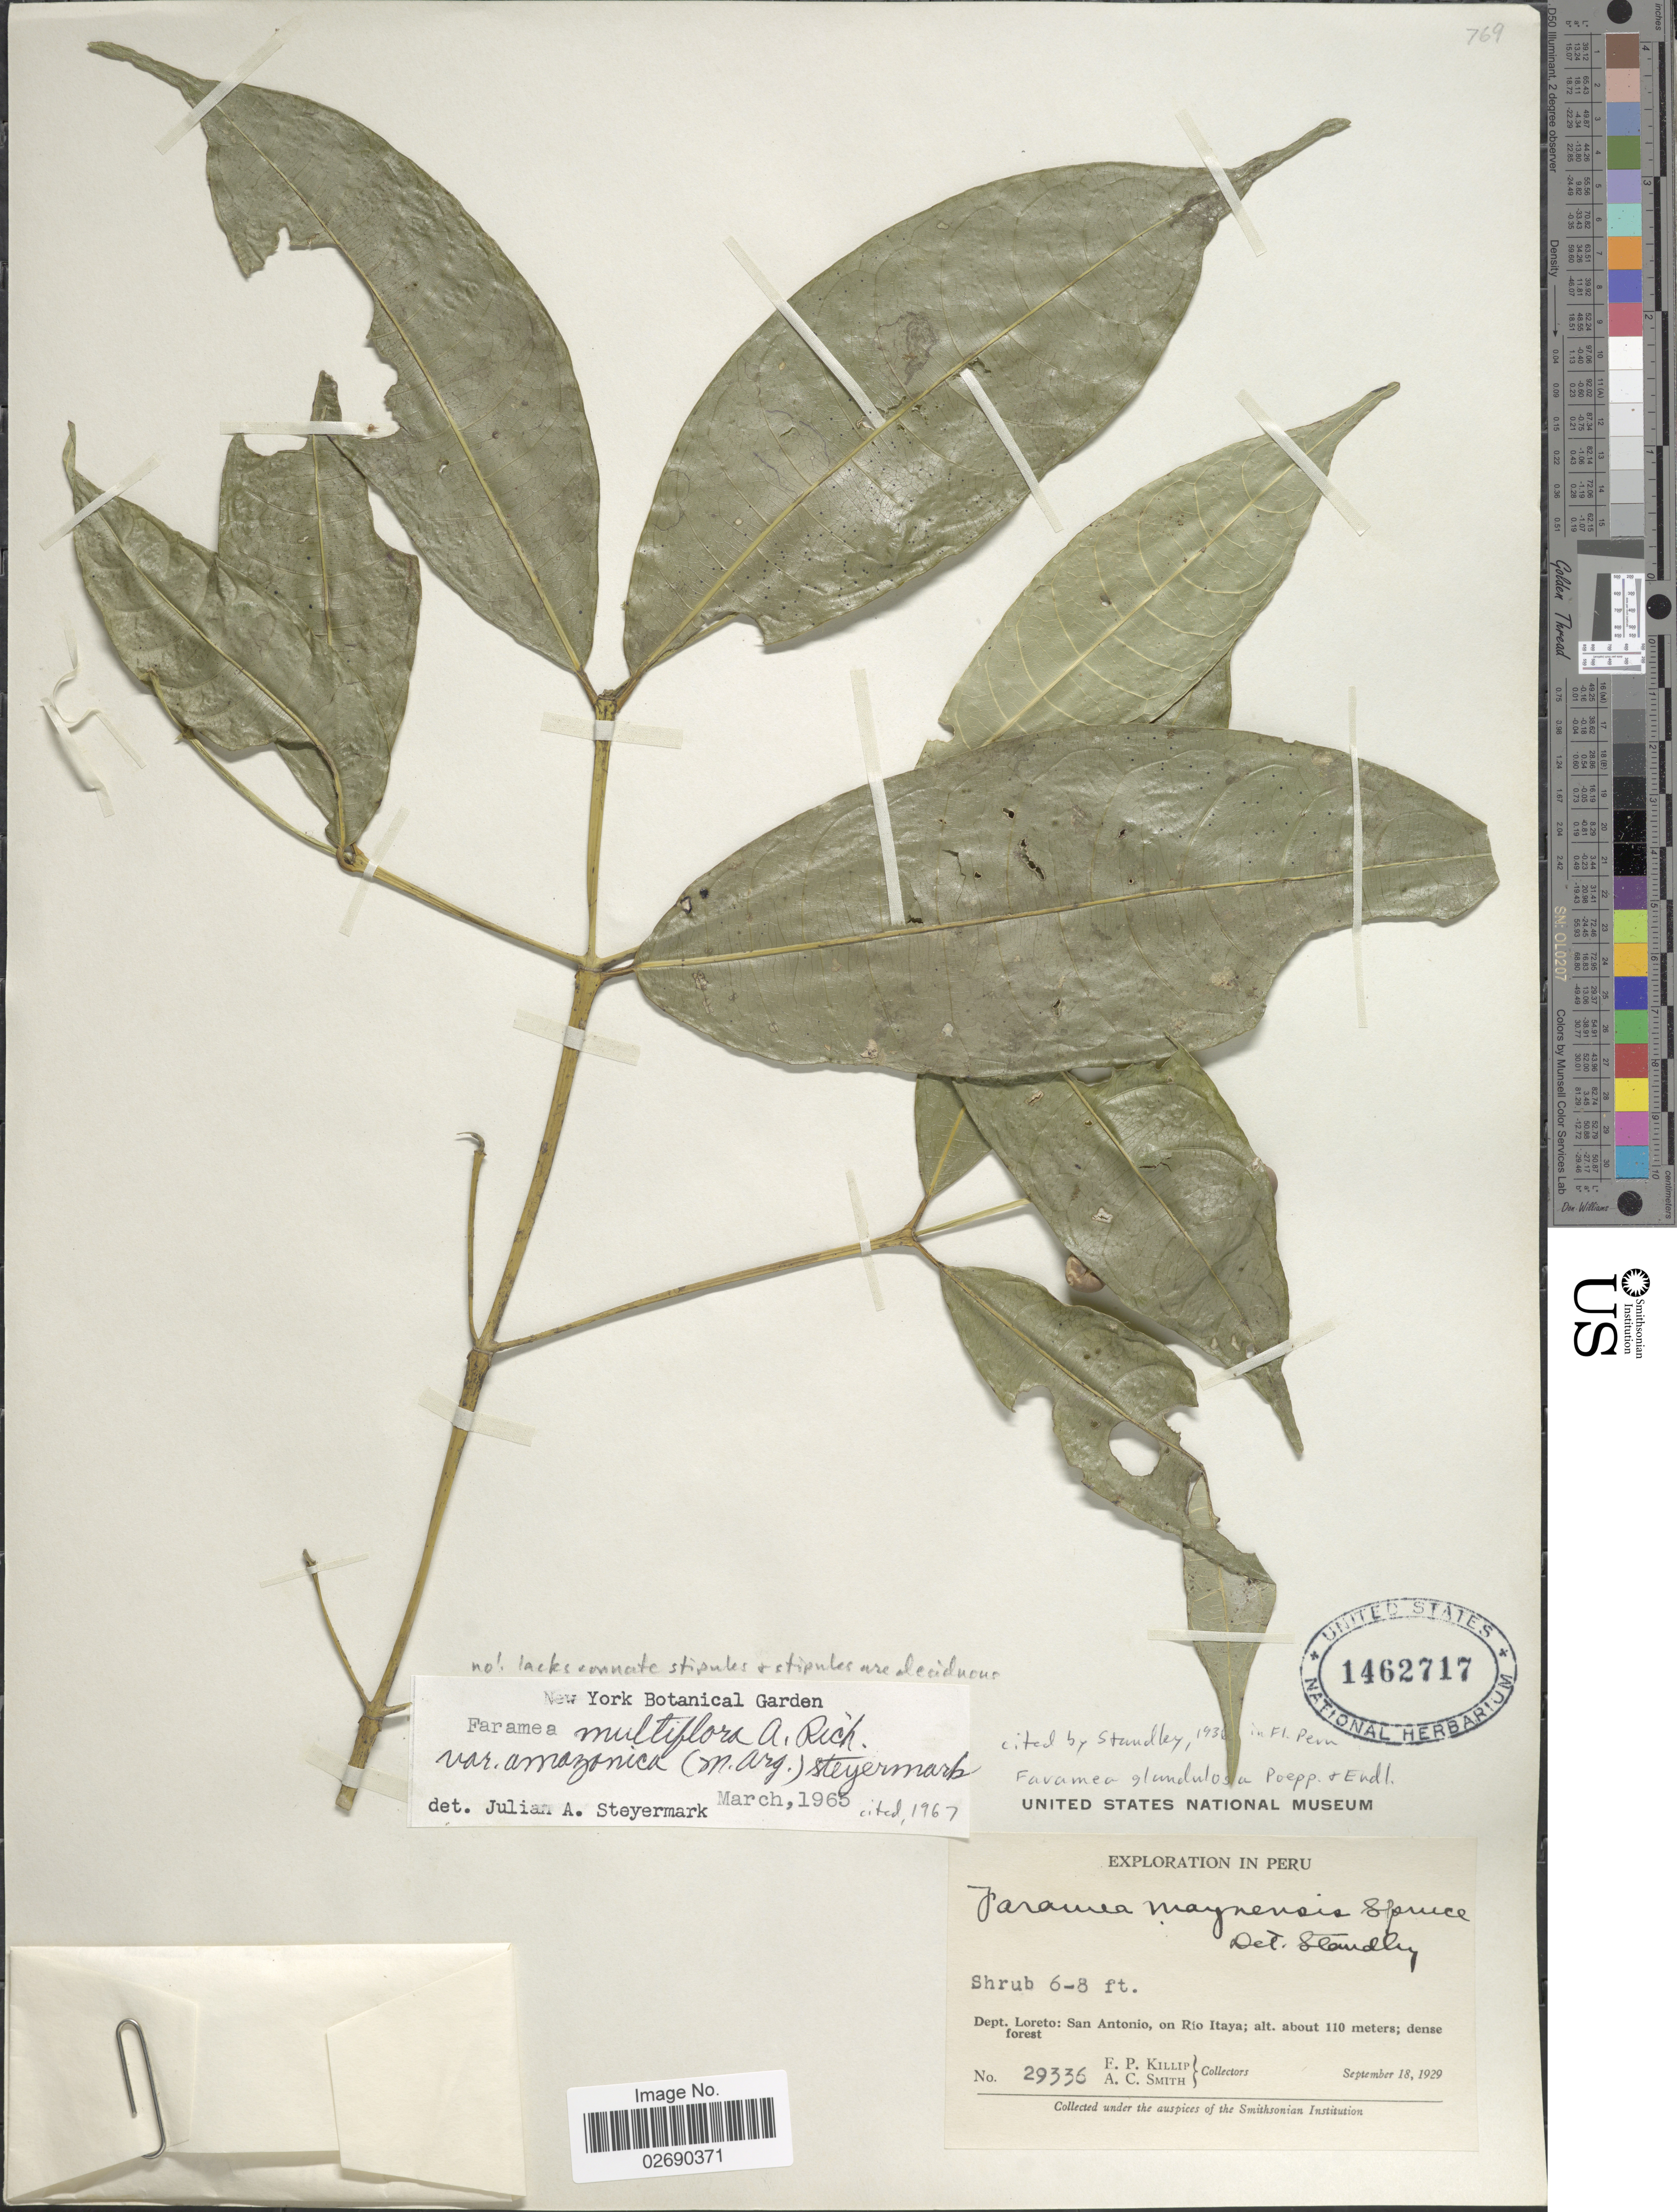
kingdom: Plantae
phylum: Tracheophyta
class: Magnoliopsida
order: Gentianales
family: Rubiaceae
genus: Faramea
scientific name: Faramea glandulosa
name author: Poepp.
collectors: E. P. Killip & A. C. Smith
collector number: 29336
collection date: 1929-09-18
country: Peru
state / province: Loreto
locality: Dept. Loreto; San Antonio, on Rio Itaya; dense forest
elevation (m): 110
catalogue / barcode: US 1462717